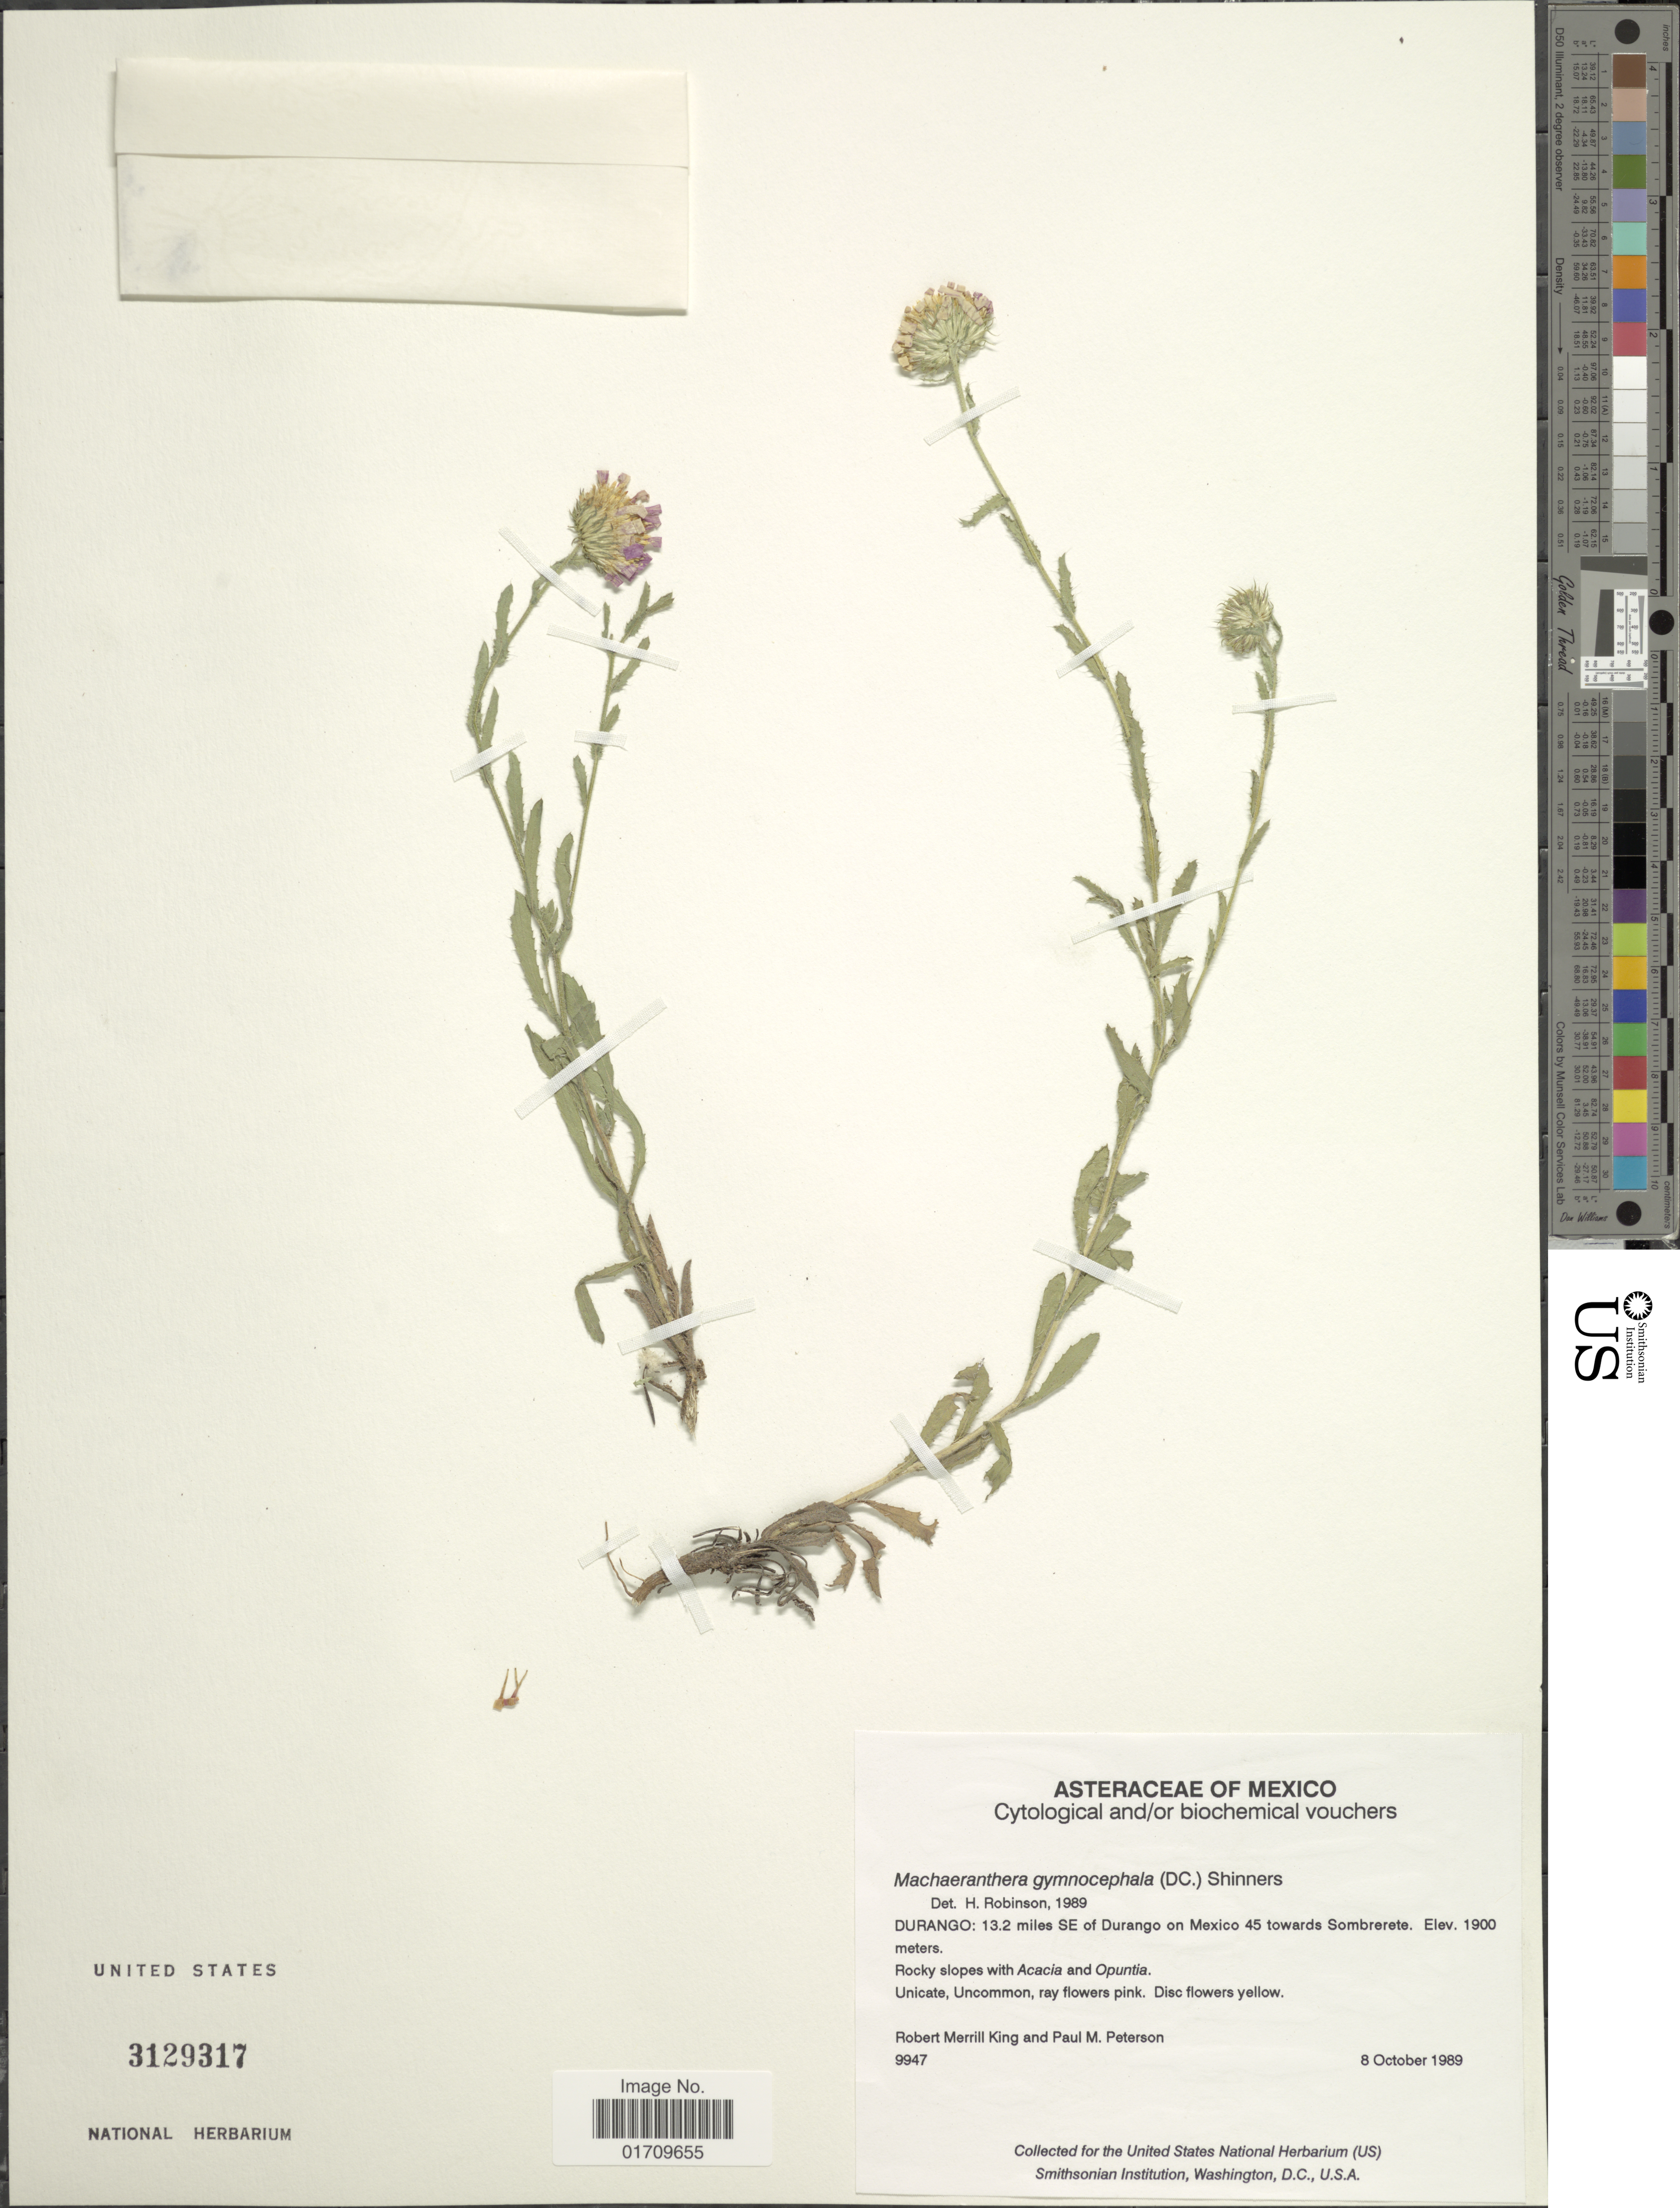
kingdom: Plantae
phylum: Tracheophyta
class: Magnoliopsida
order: Asterales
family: Asteraceae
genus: Machaeranthera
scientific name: Machaeranthera gymnocephala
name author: (DC.) Shinners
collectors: R. M. King & P. M. Peterson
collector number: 9947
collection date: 1989-10-08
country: Mexico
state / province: Durango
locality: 13.2 miles SE of Durango on Mexico 45 towards Sombrerete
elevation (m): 1900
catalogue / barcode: US 3129317